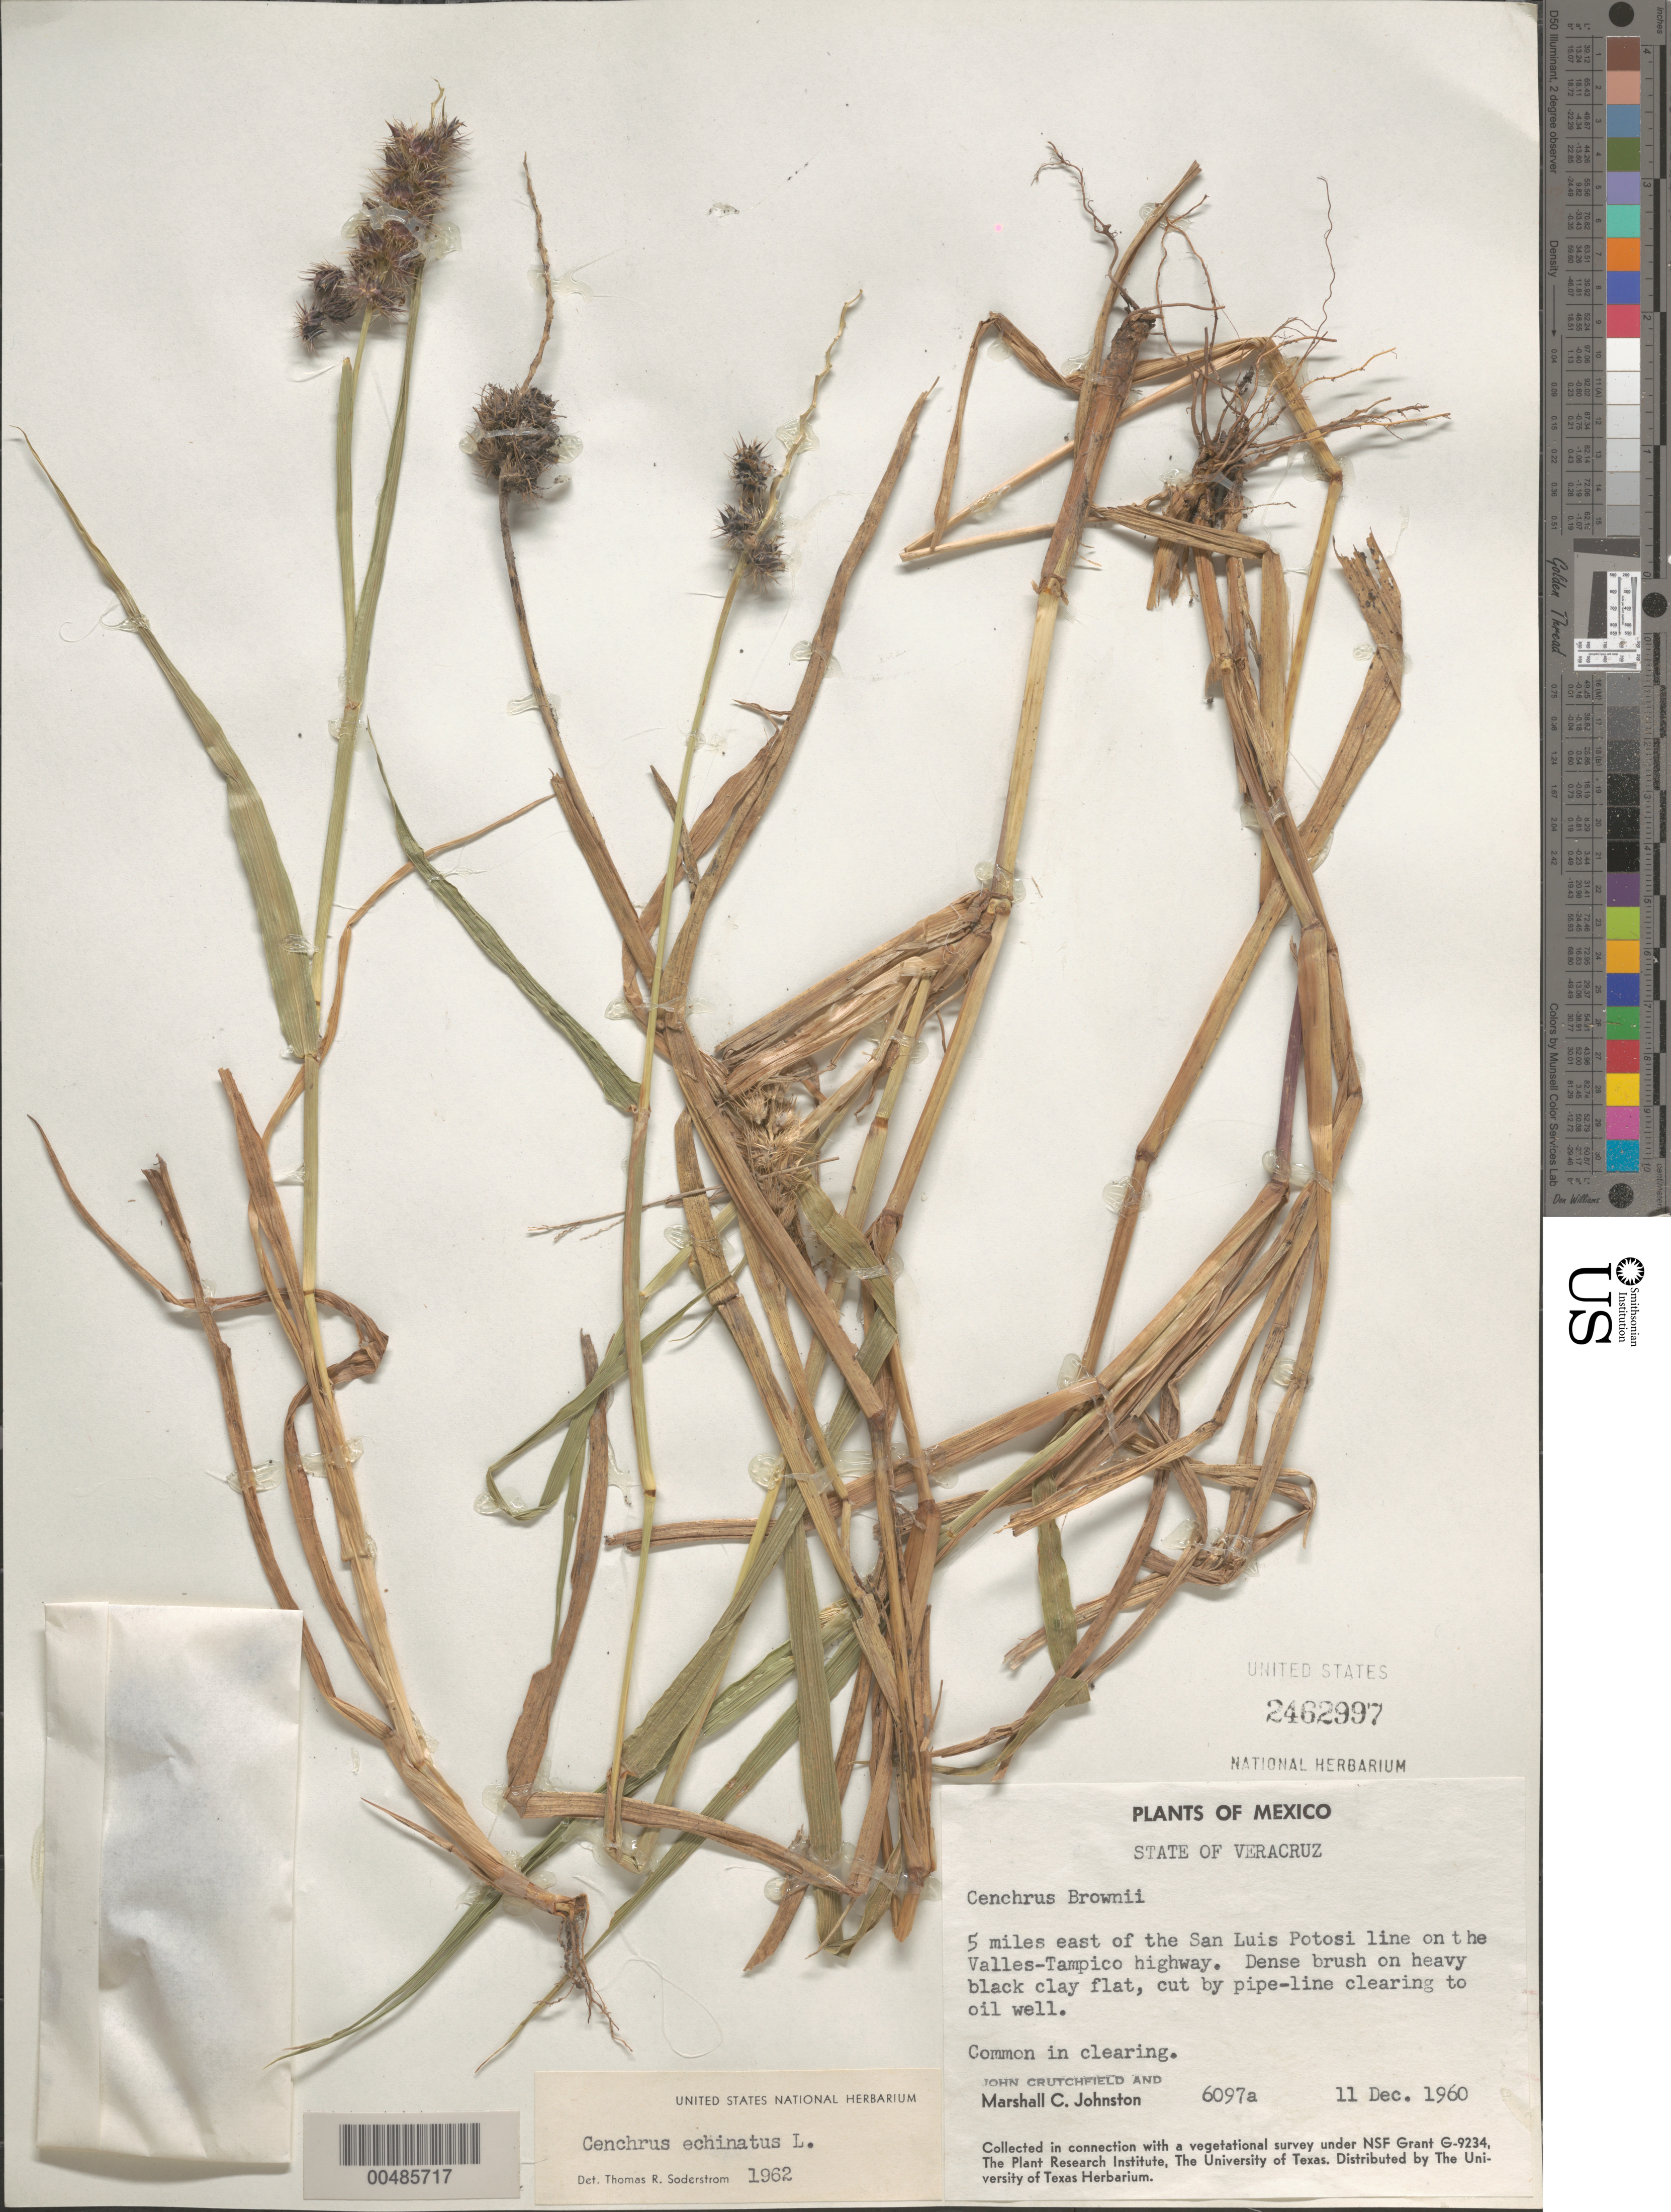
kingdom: Plantae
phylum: Tracheophyta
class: Liliopsida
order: Poales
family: Poaceae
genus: Cenchrus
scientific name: Cenchrus echinatus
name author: L.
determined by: Soderstrom, T. R.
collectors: J. Crutchfield & M. Johnston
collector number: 6097a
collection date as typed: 11 Dec 1960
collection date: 1960-12-11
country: Mexico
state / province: Veracruz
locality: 5 mi W of the San Luis Potosi line on the Valles - Tampico hwy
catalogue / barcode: US 2462997